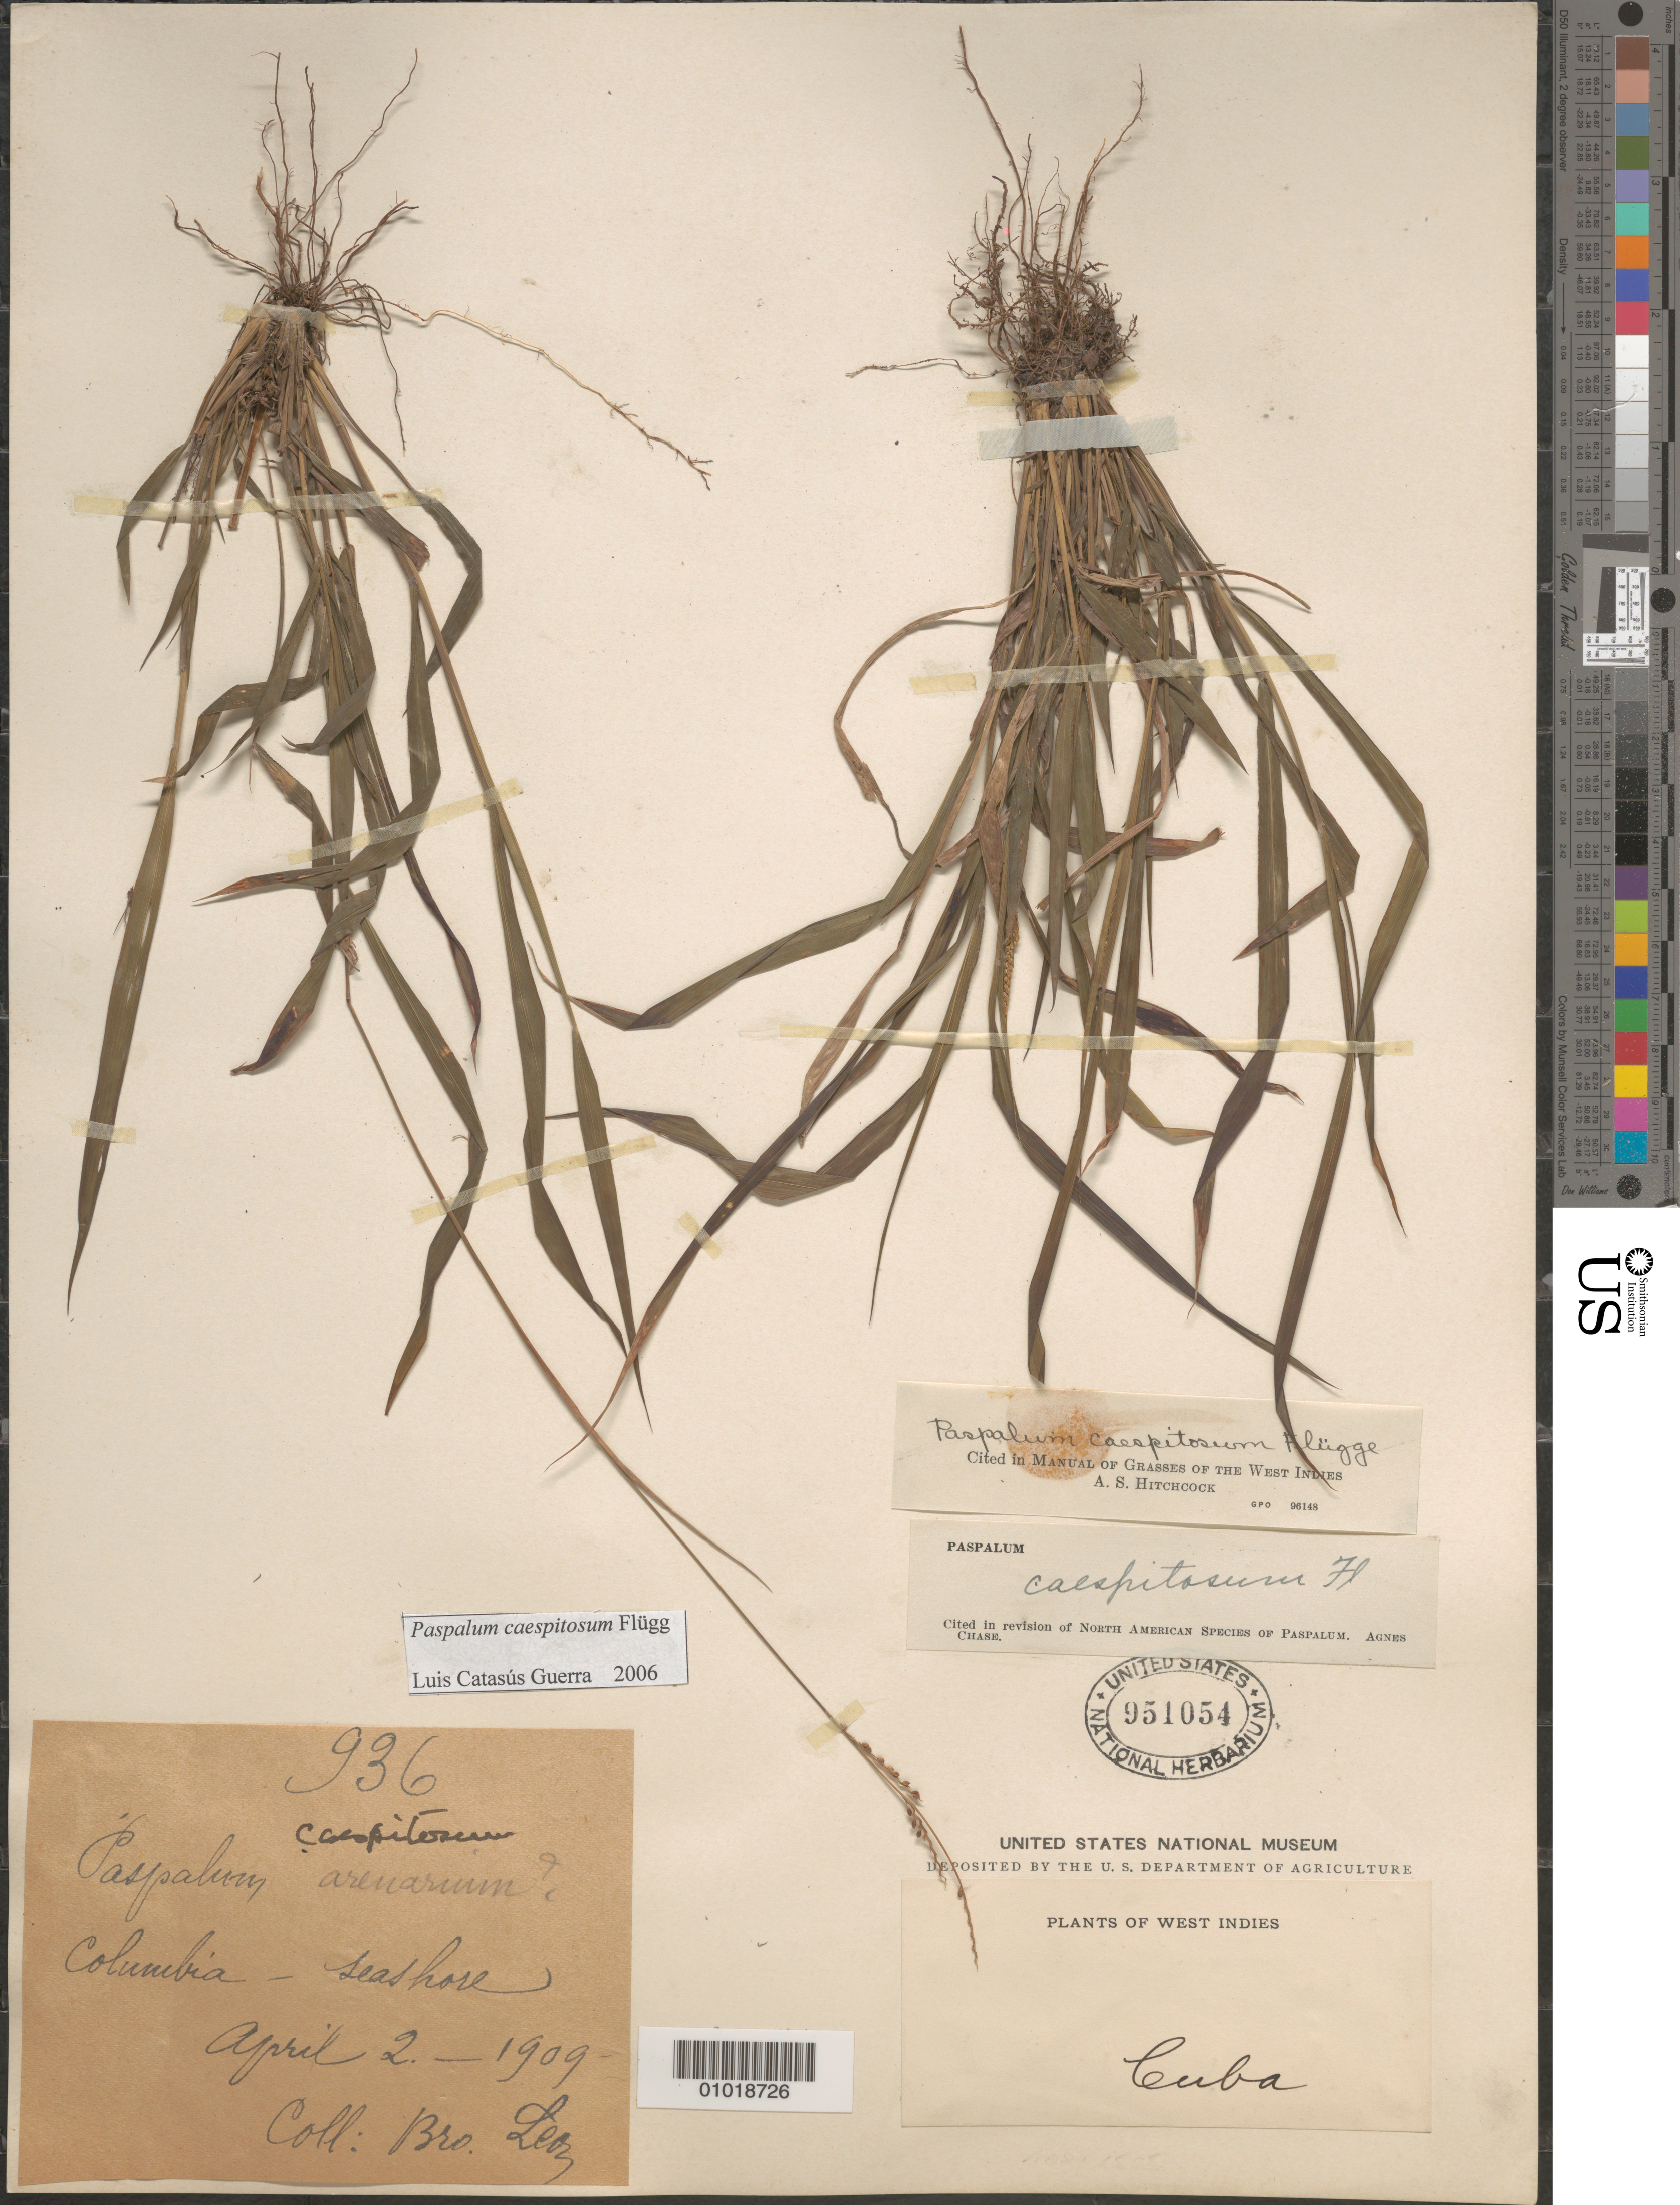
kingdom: Plantae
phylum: Tracheophyta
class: Liliopsida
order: Poales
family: Poaceae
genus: Paspalum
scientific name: Paspalum caespitosum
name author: Flüggé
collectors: Bro. León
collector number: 936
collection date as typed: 02 Apr 1909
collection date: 1909-04-02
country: Cuba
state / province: La Habana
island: Cuba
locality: Columbia, seashore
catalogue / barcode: US 951054